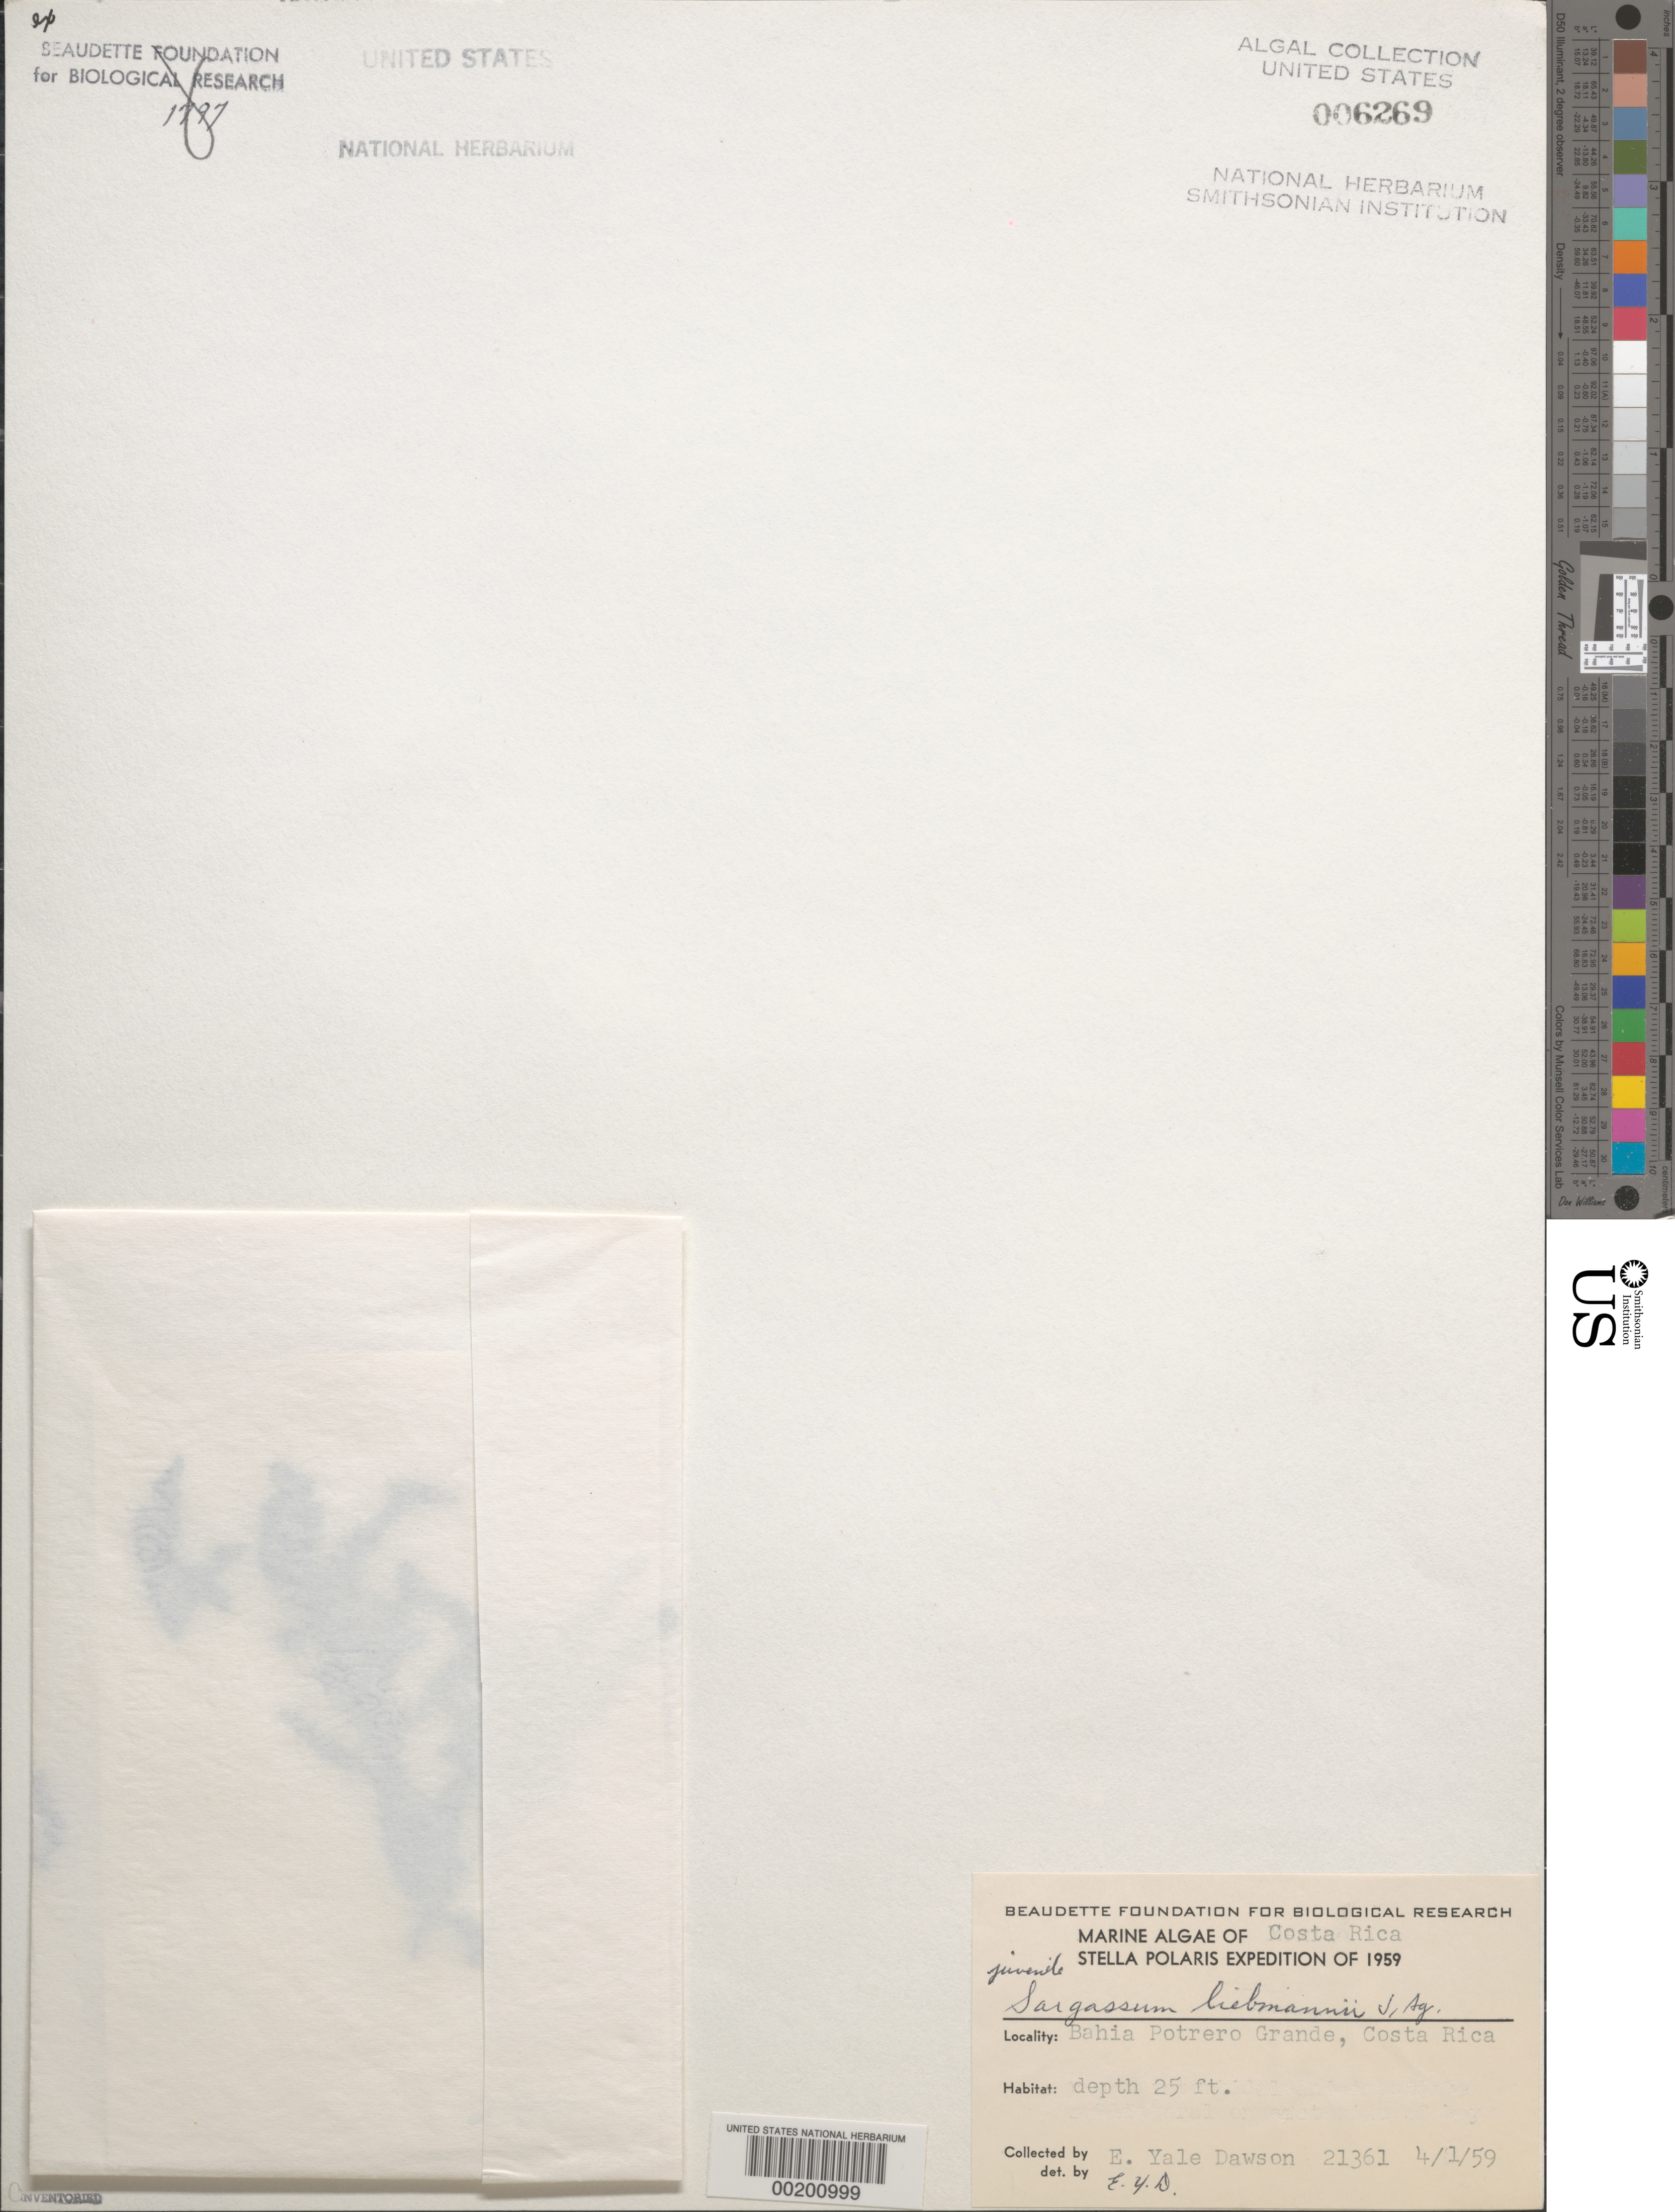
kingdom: Chromista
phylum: Ochrophyta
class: Phaeophyceae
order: Fucales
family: Sargassaceae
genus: Sargassum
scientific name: Sargassum liebmannii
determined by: Dawson, E. Y.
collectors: E. Y. Dawson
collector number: EYD 21361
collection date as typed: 01 Apr 1959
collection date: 1959-04-01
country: El Salvador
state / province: Sonsonate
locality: Bahia Potrero Grande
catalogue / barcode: US 6269